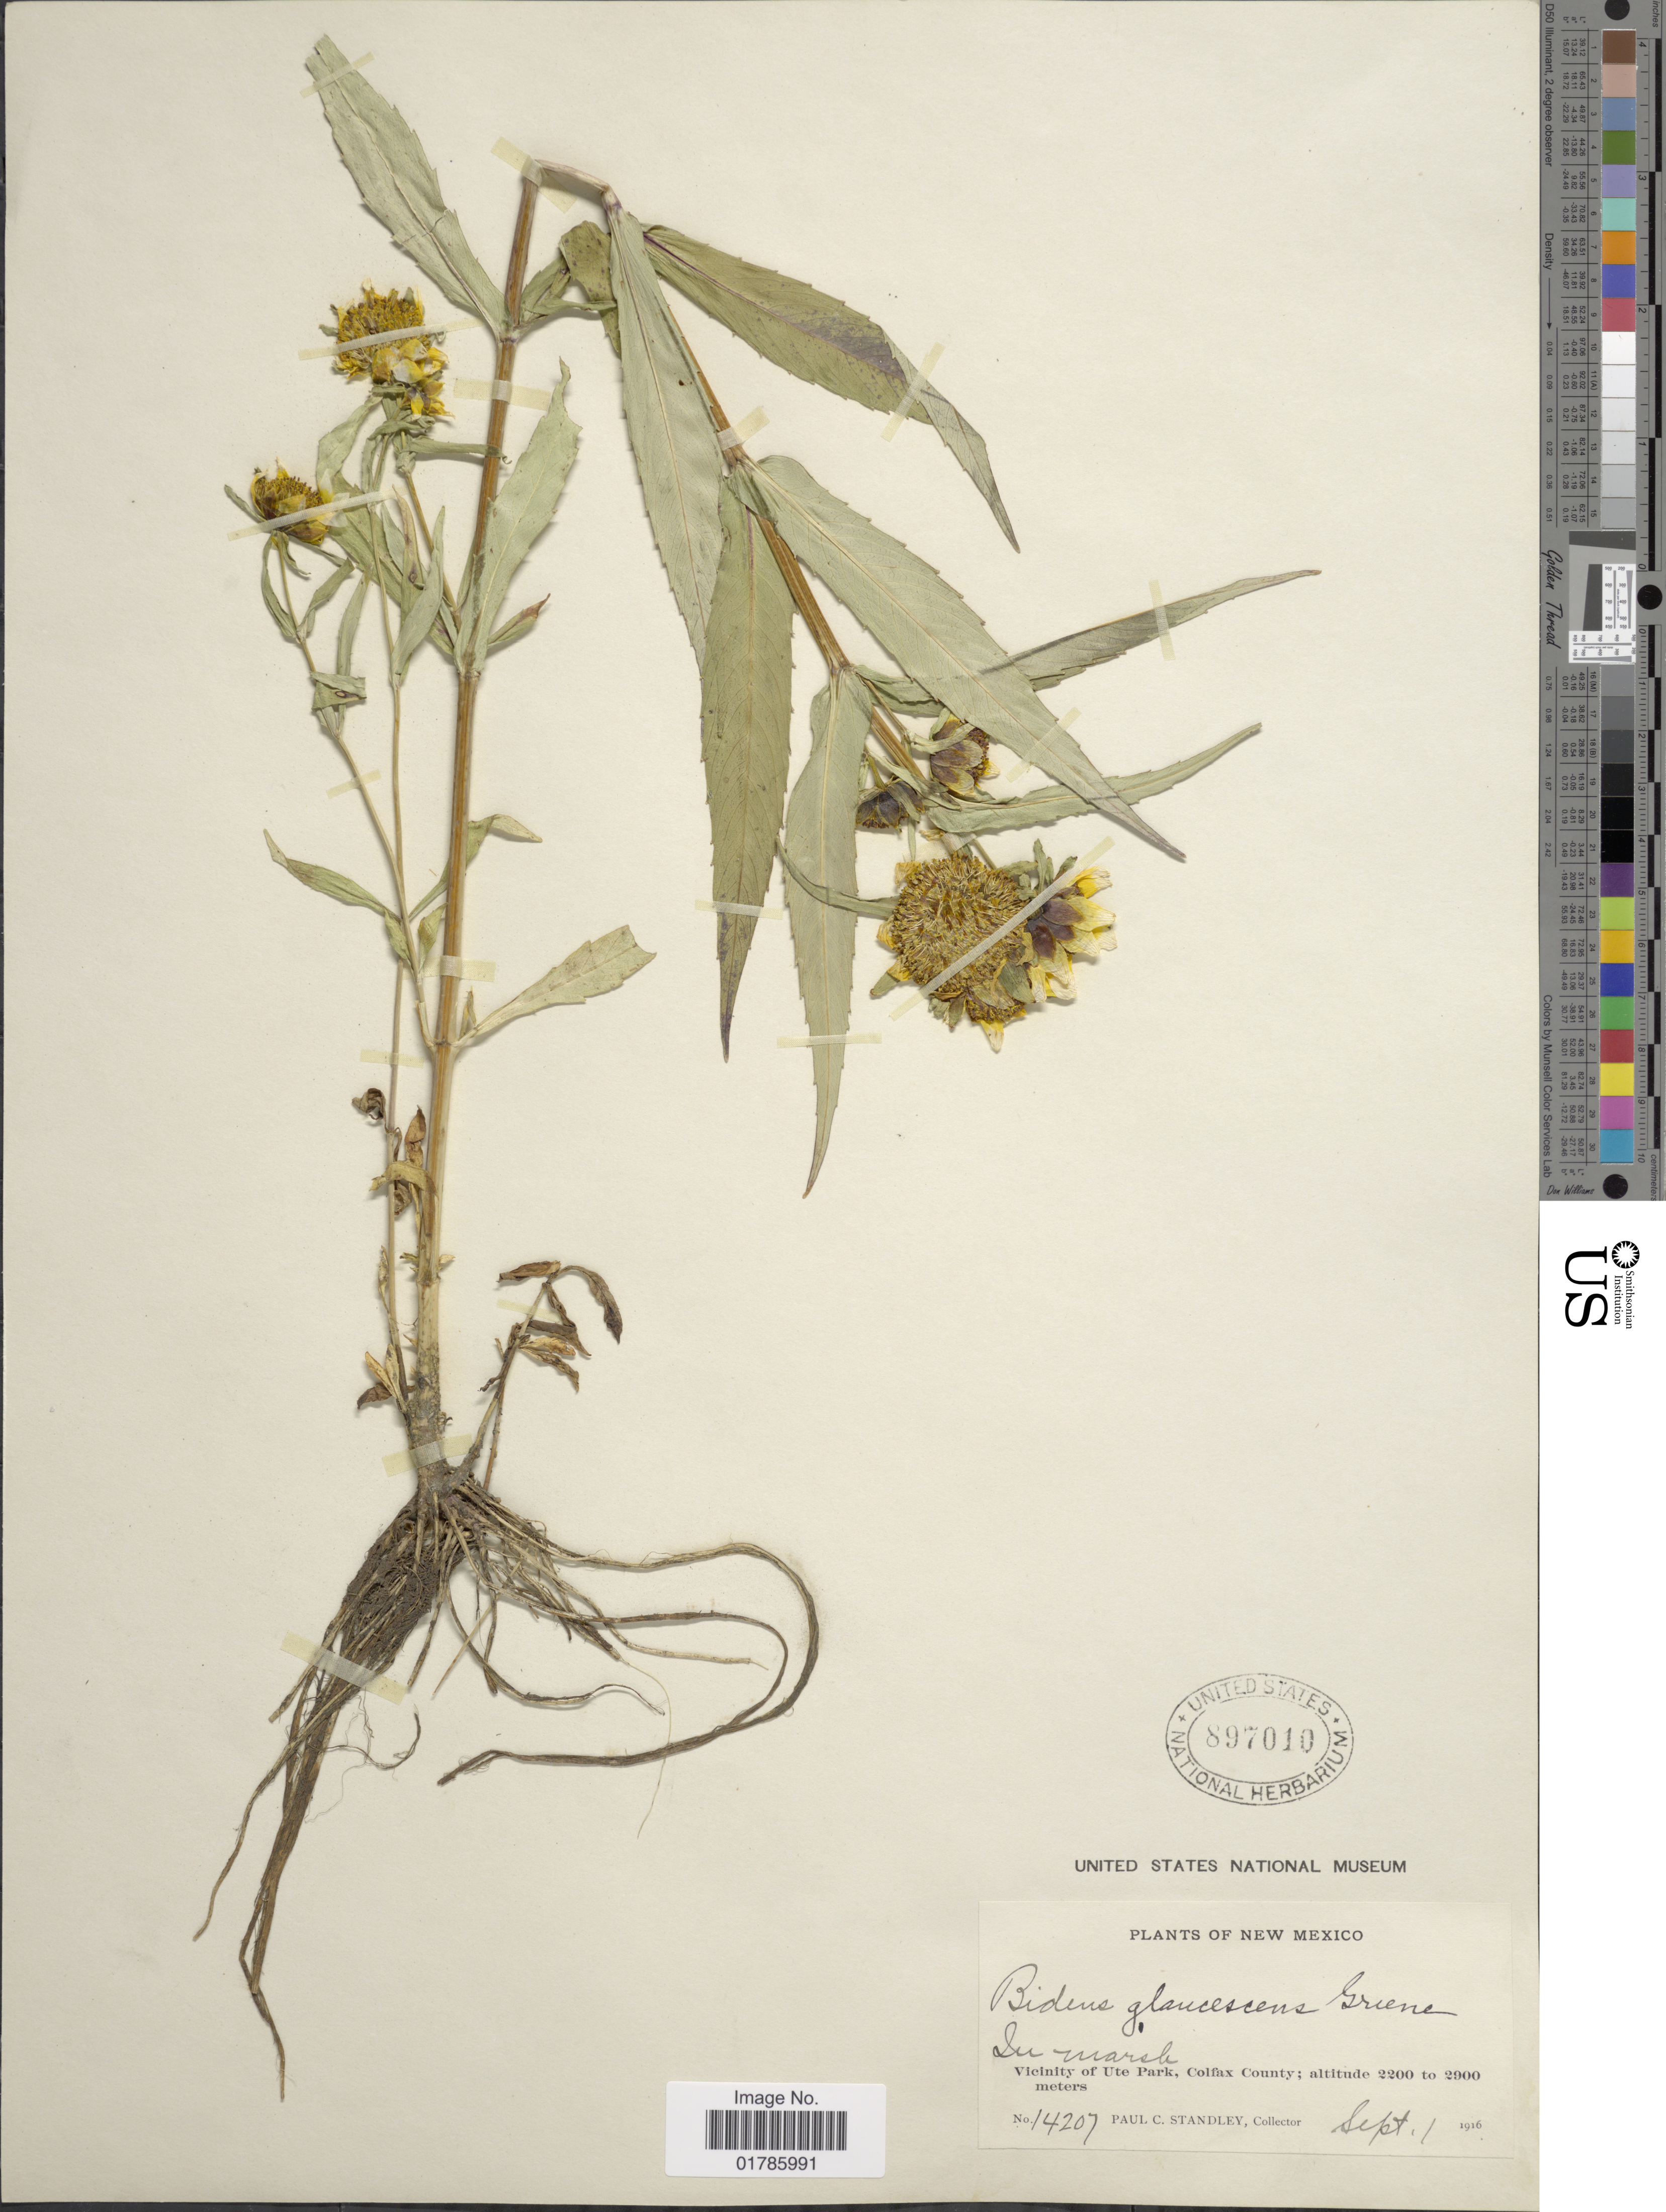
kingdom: Plantae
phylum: Tracheophyta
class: Magnoliopsida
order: Asterales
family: Asteraceae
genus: Bidens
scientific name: Bidens cernua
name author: L.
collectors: P. C. Standley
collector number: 14207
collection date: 1916-09-01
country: United States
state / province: New Mexico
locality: Vicinity of Ute Park, Colfax County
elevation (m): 671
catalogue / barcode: US 897010